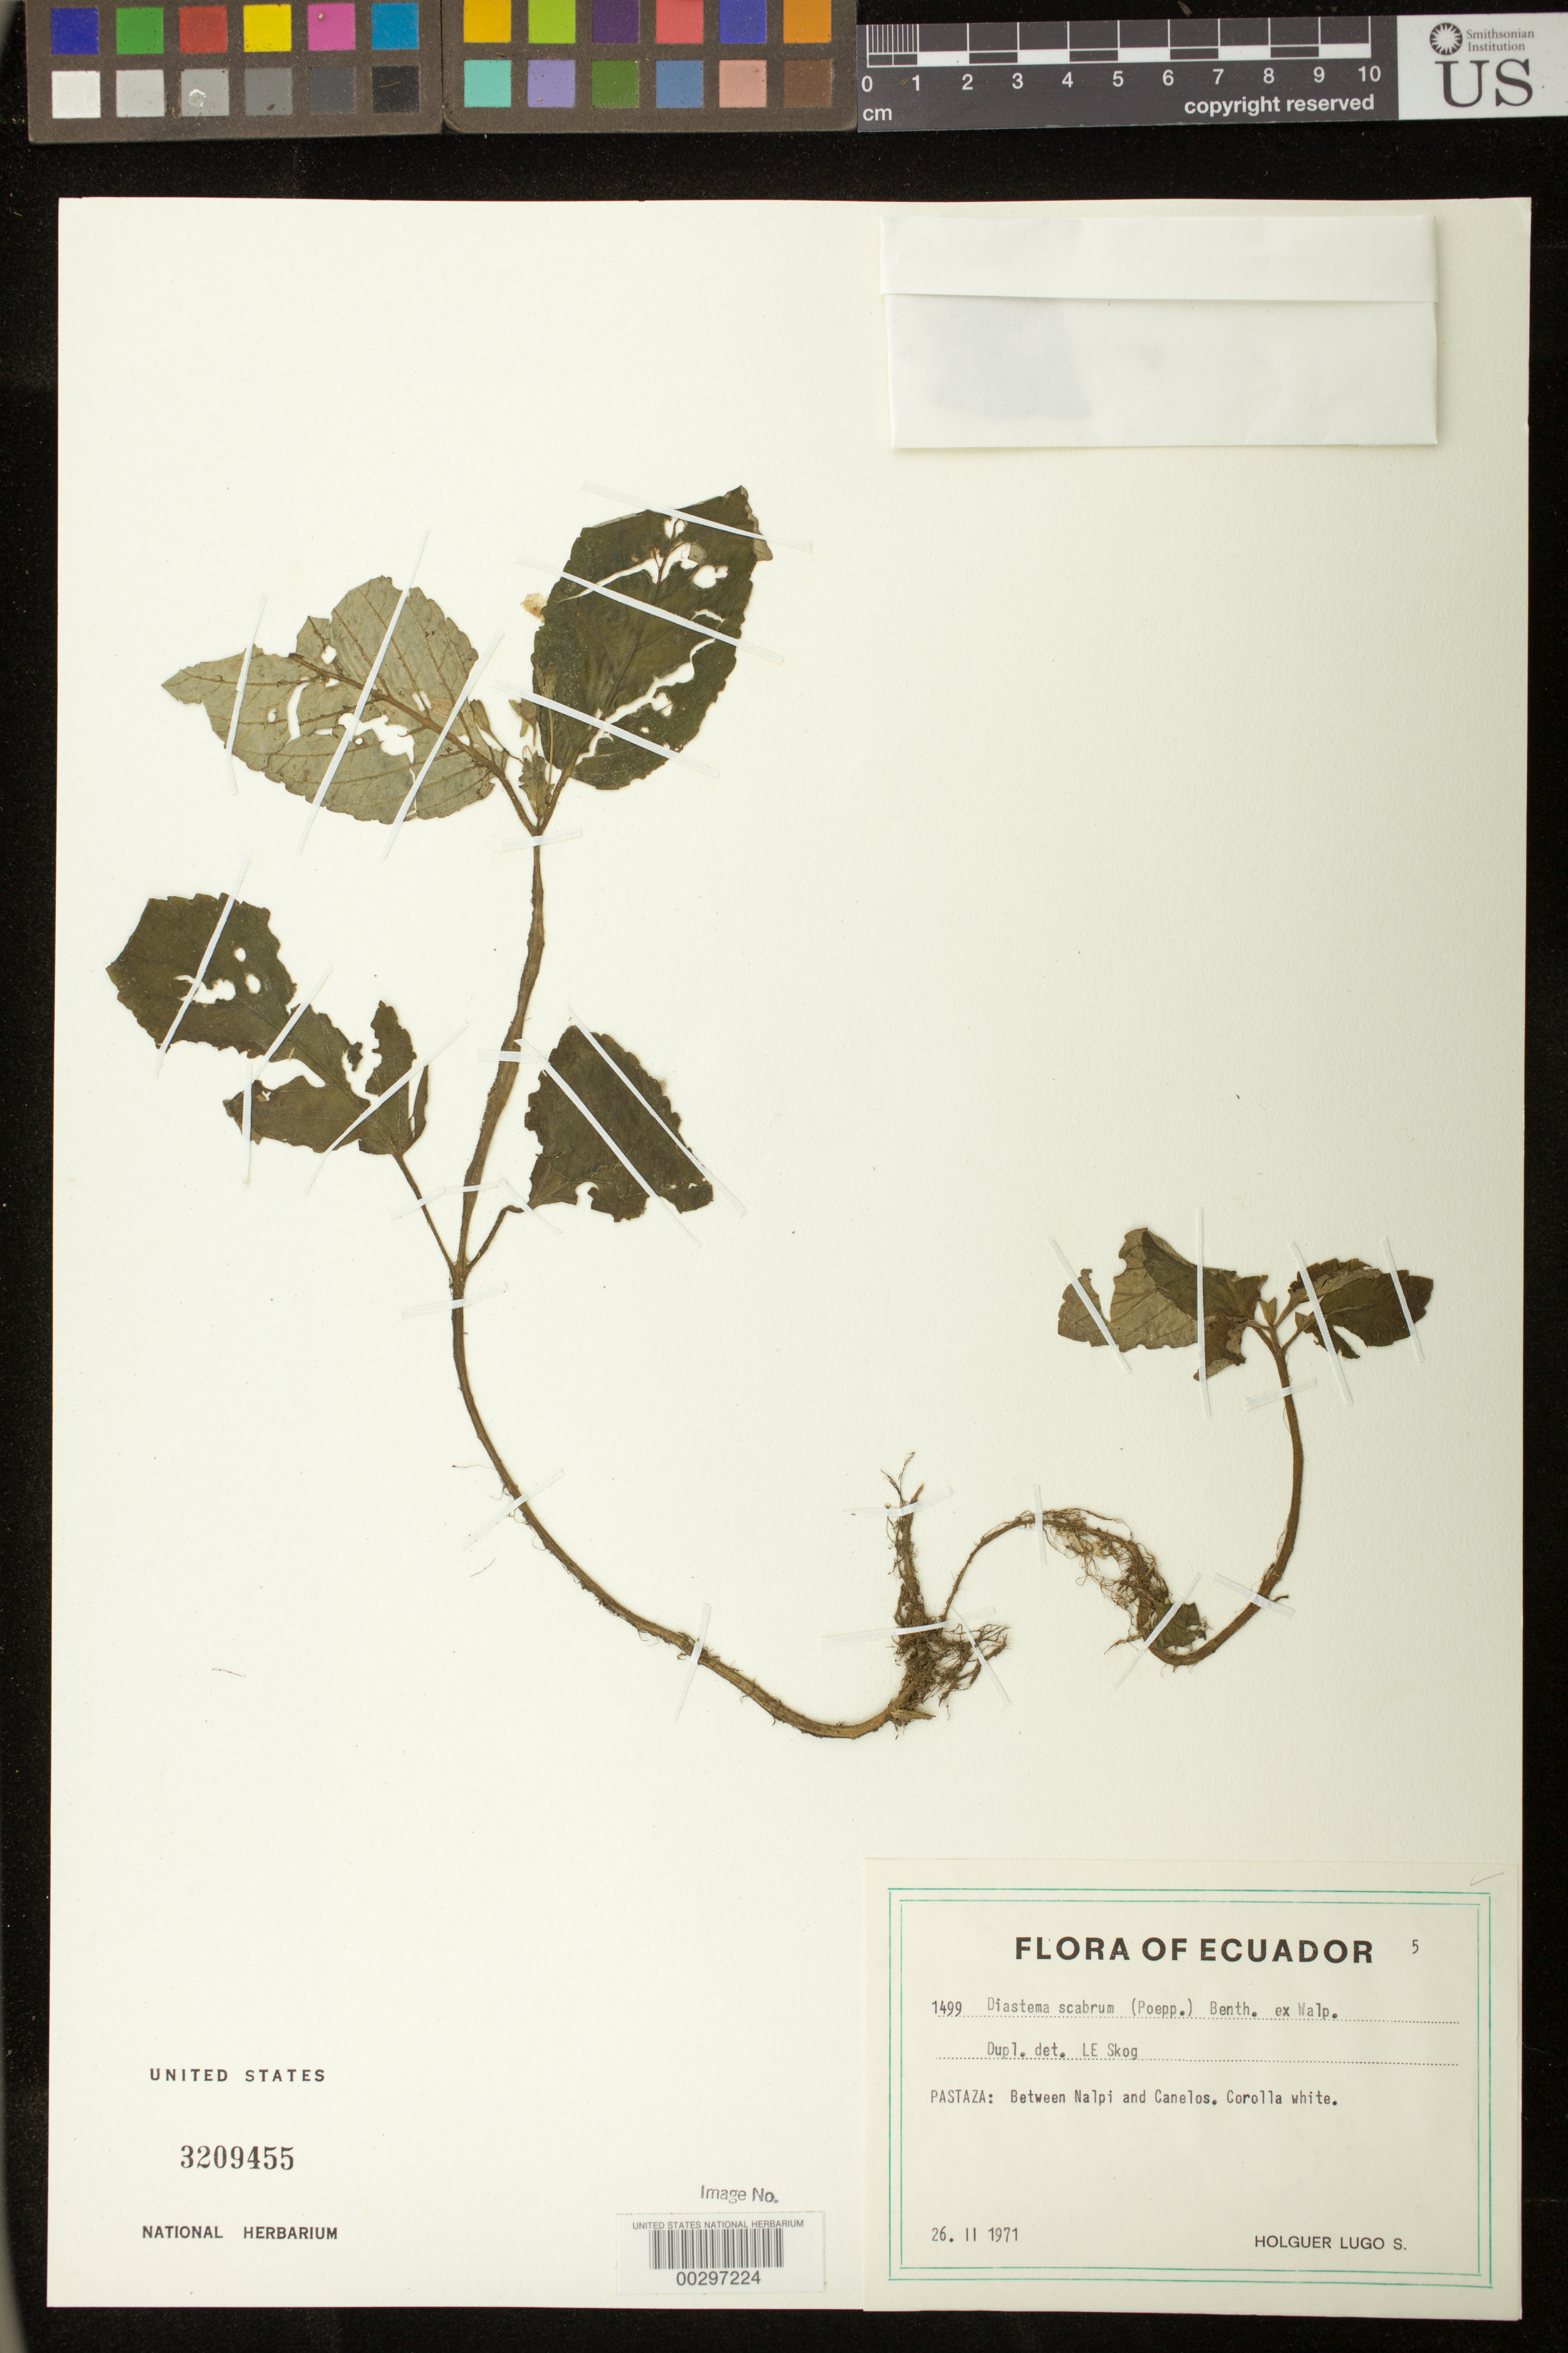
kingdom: Plantae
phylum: Tracheophyta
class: Magnoliopsida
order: Lamiales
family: Gesneriaceae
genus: Diastema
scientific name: Diastema scabrum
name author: (Poepp.) Benth. ex Walp.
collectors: H. Lugo S.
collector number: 1499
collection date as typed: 26 Feb 1971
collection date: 1971-02-26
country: Ecuador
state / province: Pastaza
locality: Between Nalpi and Canelos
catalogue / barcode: US 3209455